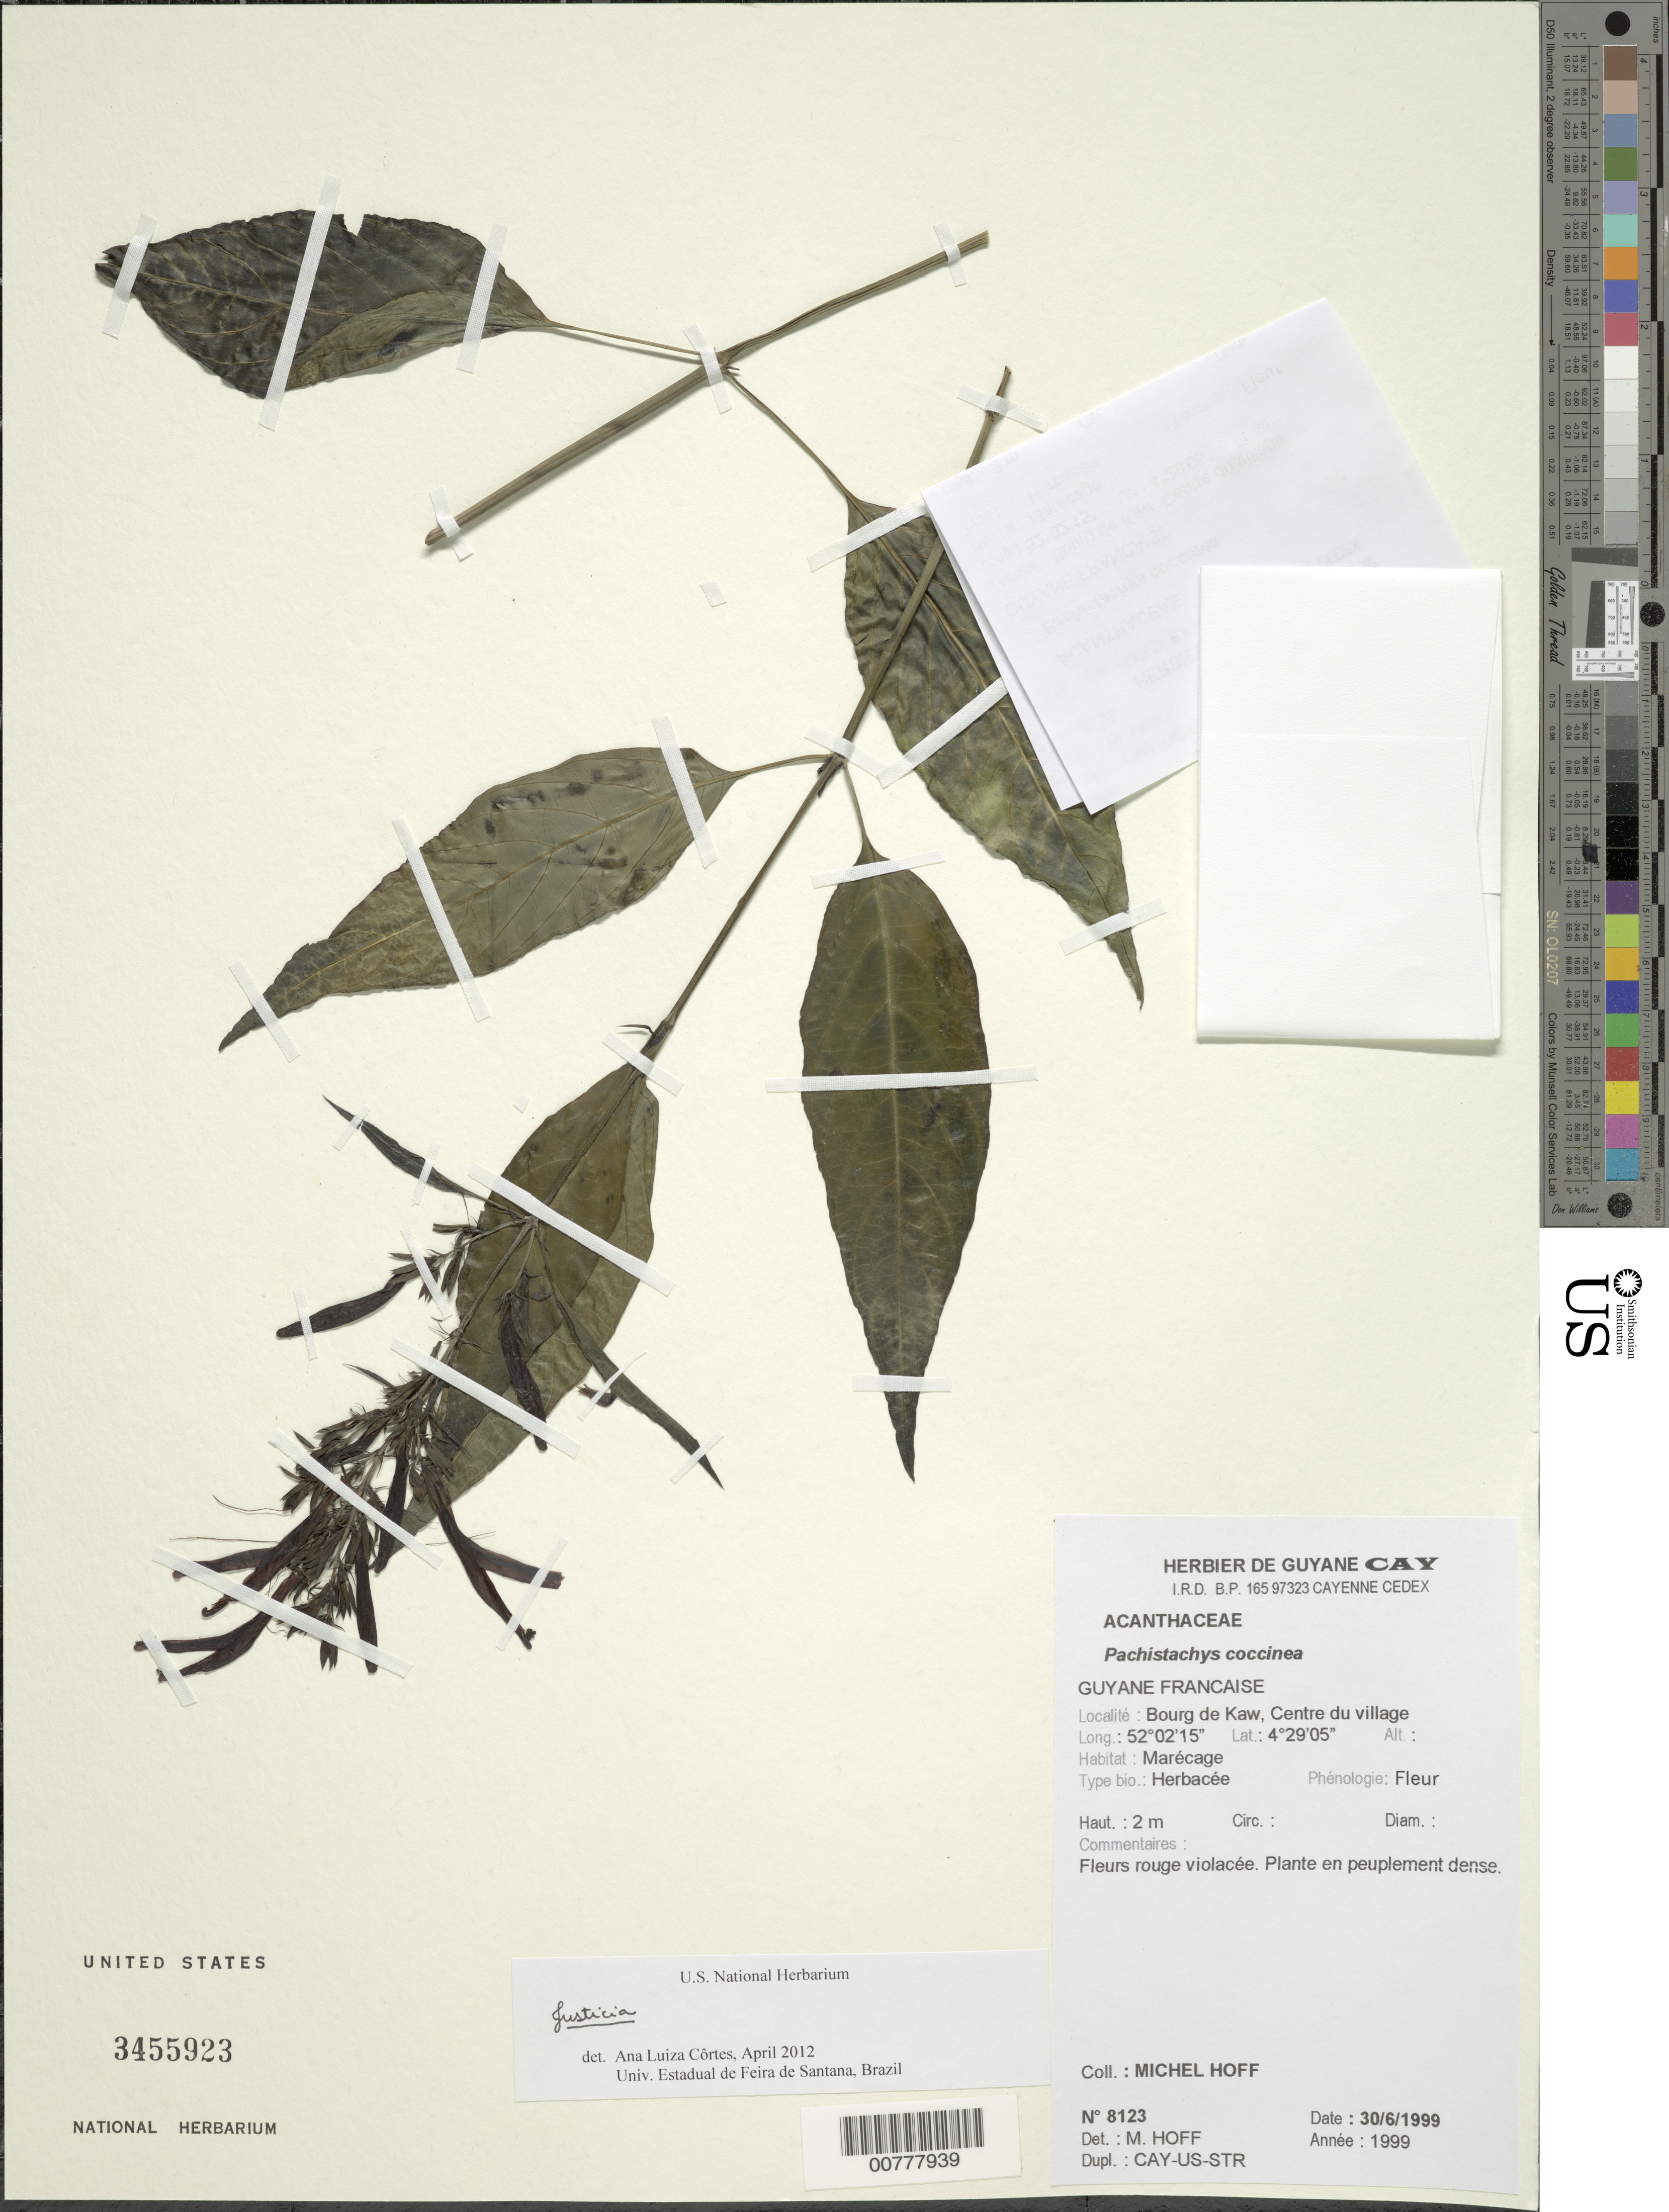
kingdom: Plantae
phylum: Tracheophyta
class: Magnoliopsida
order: Lamiales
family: Acanthaceae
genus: Justicia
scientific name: Justicia sp.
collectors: M. Hoff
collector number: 8123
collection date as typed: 30-Jun-99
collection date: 1999-06-30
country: French Guiana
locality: Bourg de Kaw, centre du village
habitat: Marécage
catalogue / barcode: US 3455923